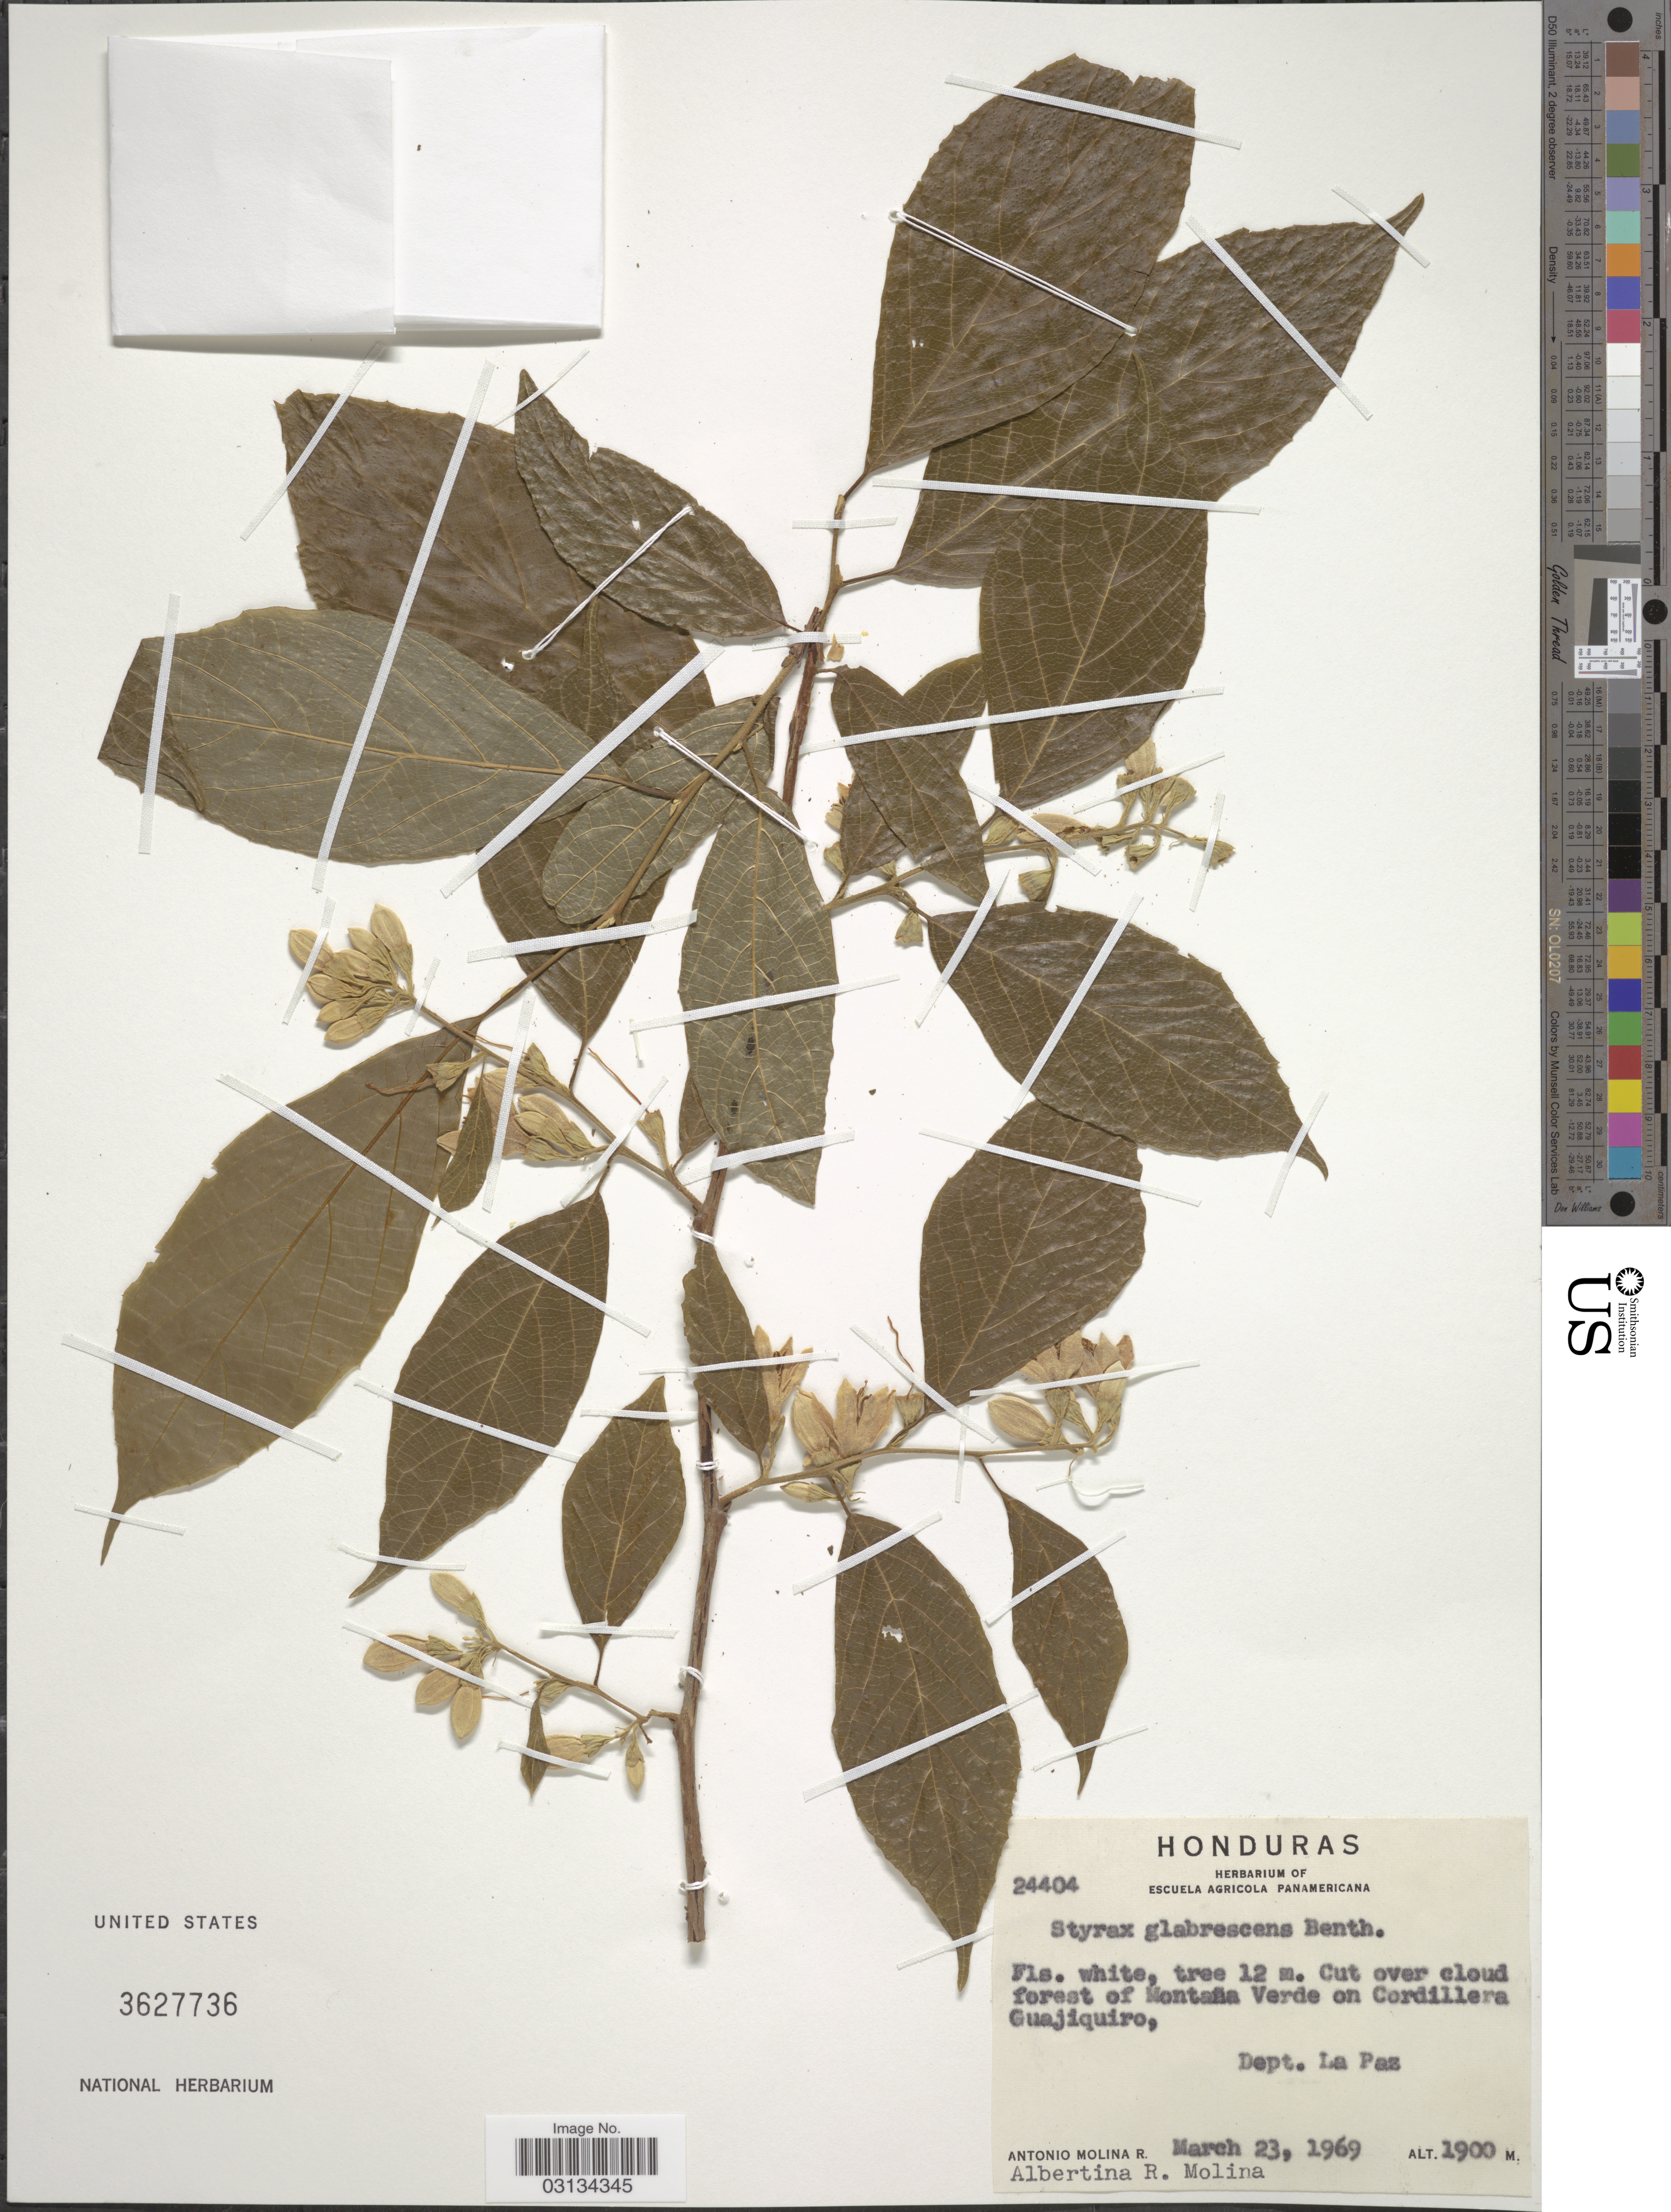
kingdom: Plantae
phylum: Tracheophyta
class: Magnoliopsida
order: Ericales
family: Styracaceae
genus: Styrax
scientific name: Styrax glabrescens Benth. var. glabrescens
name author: Benth.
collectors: A. Molina R. & A. R. Molina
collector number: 24404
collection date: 1969-03-23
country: Honduras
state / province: La Paz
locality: Cut over cloud forest of Montaña Verde on Cordillera Guajiquiro, Dept. La Paz.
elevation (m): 1900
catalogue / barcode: US 3627736